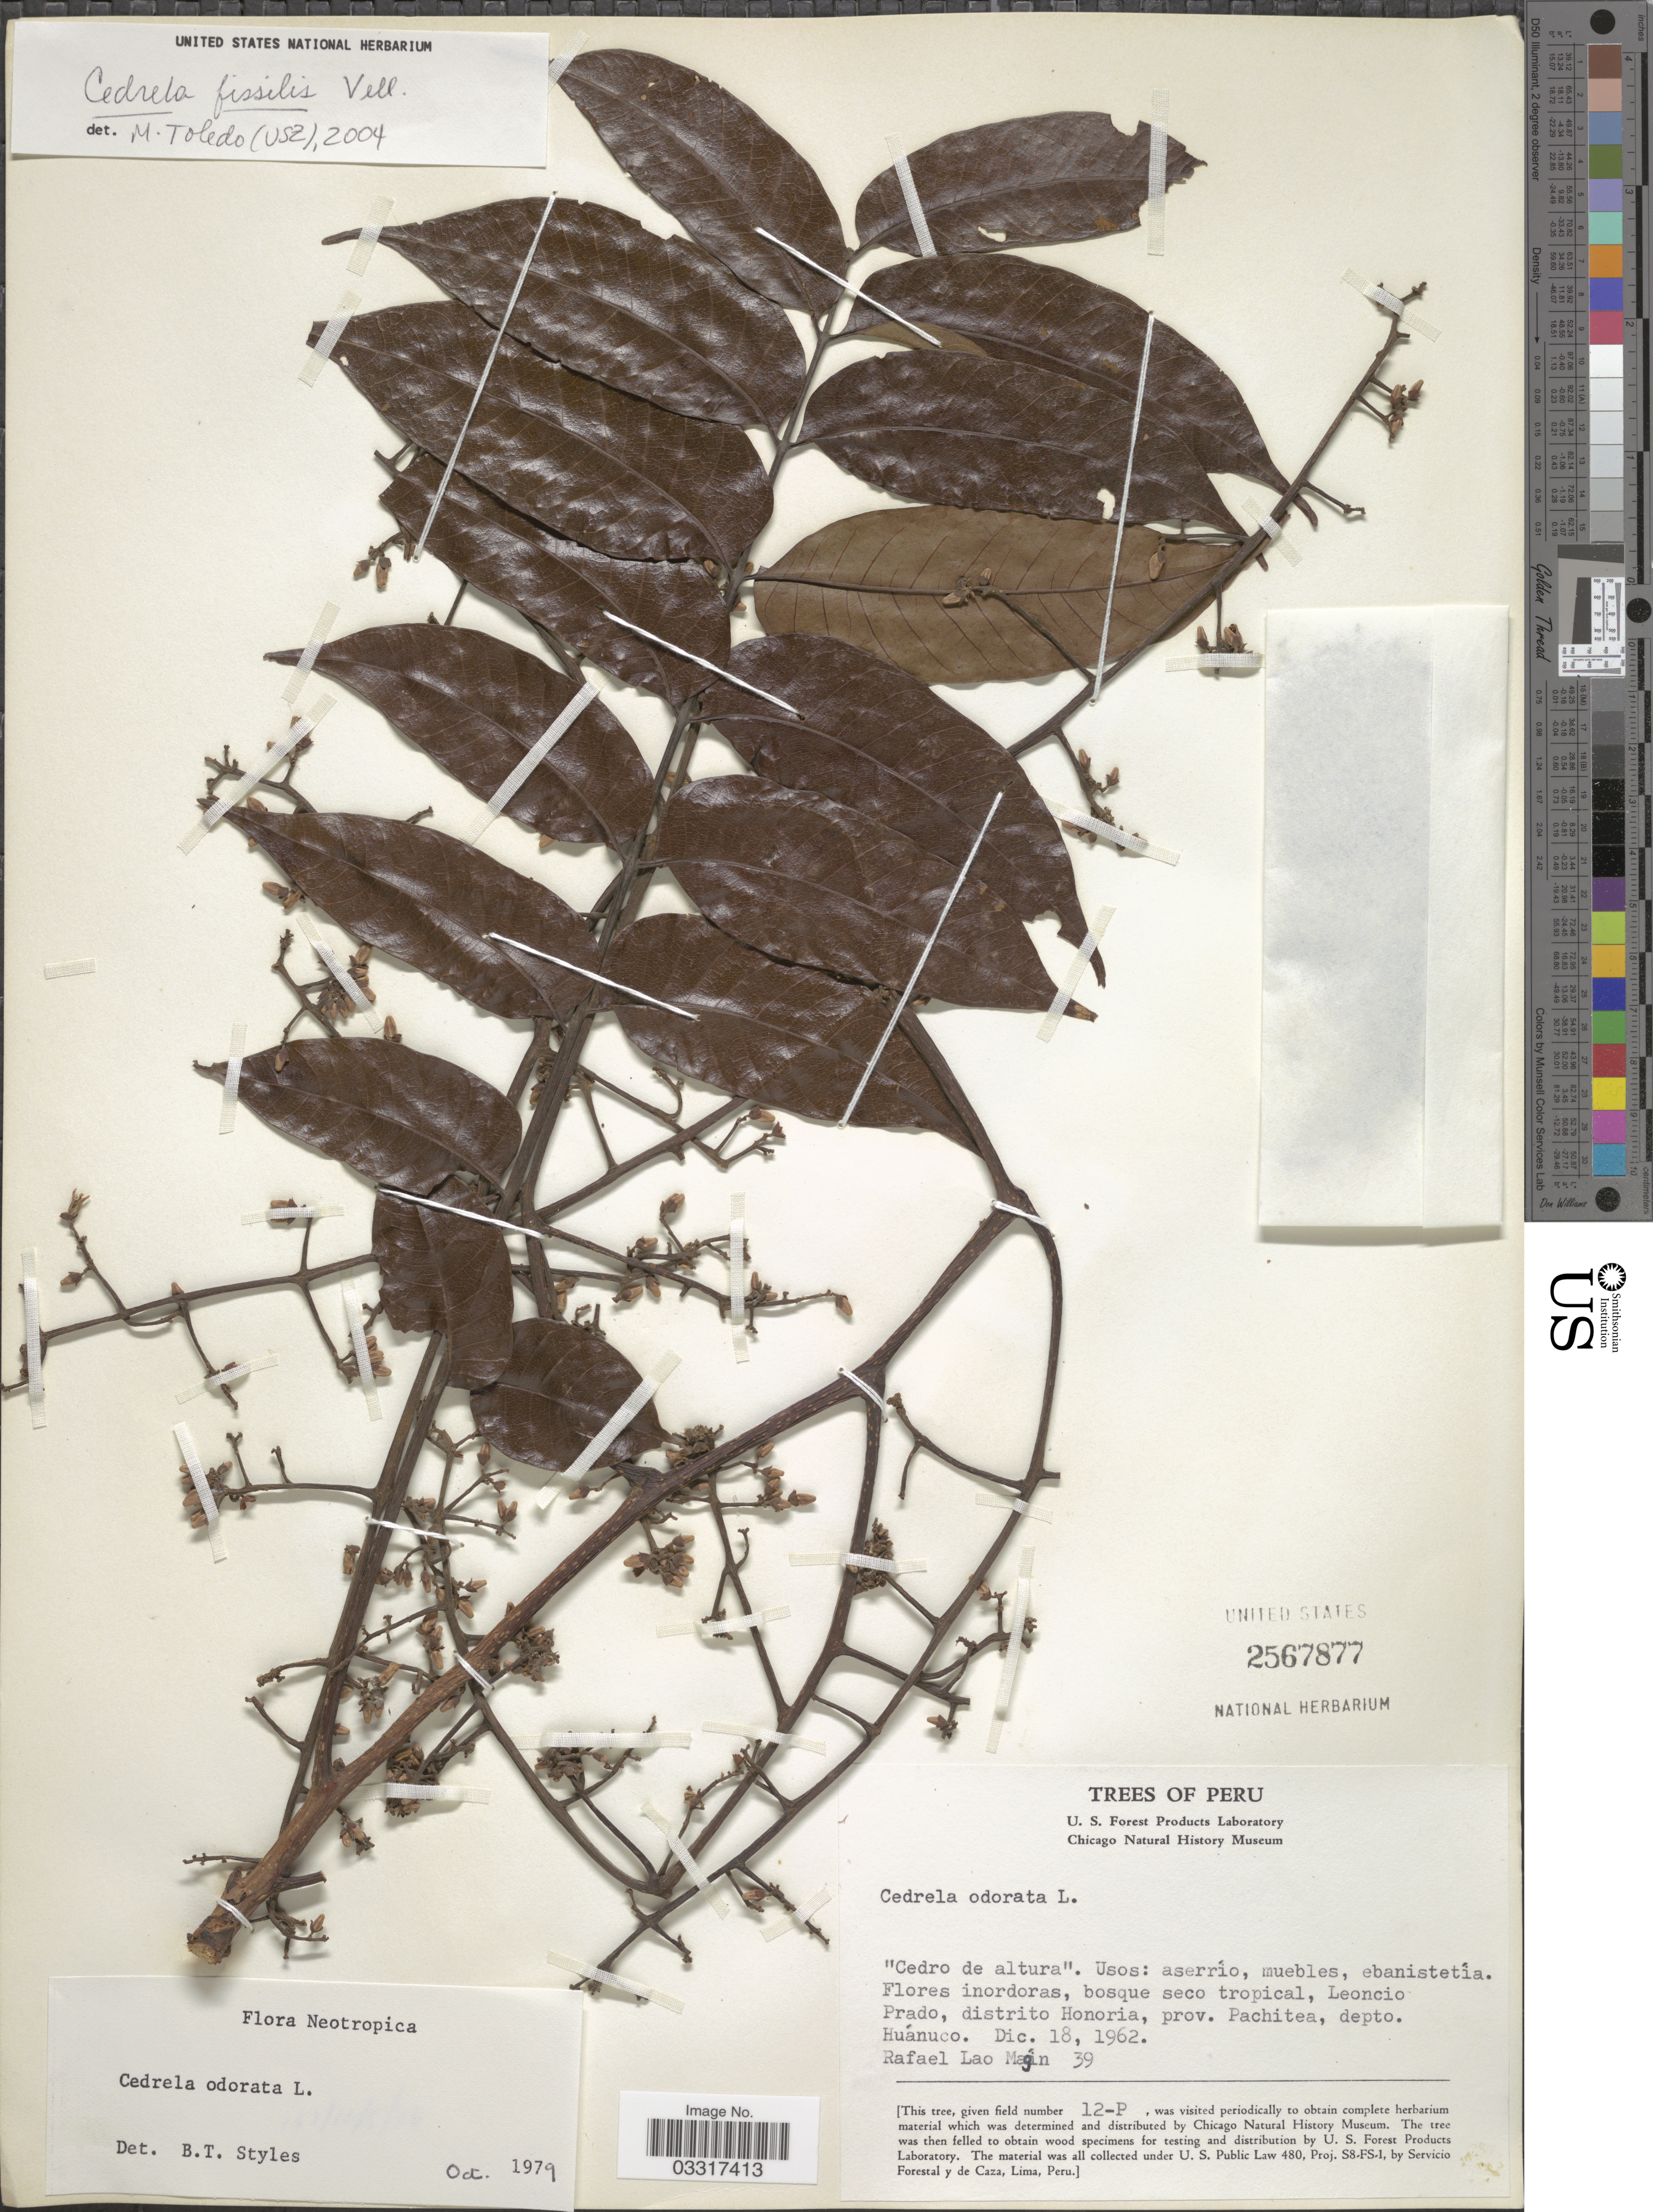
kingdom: Plantae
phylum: Tracheophyta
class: Magnoliopsida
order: Sapindales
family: Meliaceae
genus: Cedrela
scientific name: Cedrela fissilis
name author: Vell.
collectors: R. L. Magin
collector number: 39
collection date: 1962-12-18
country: Peru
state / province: Huánuco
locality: Leoncio Prado, distrito Honoria, prov. Pachitea, depto. Huánuco.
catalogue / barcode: US 2567877